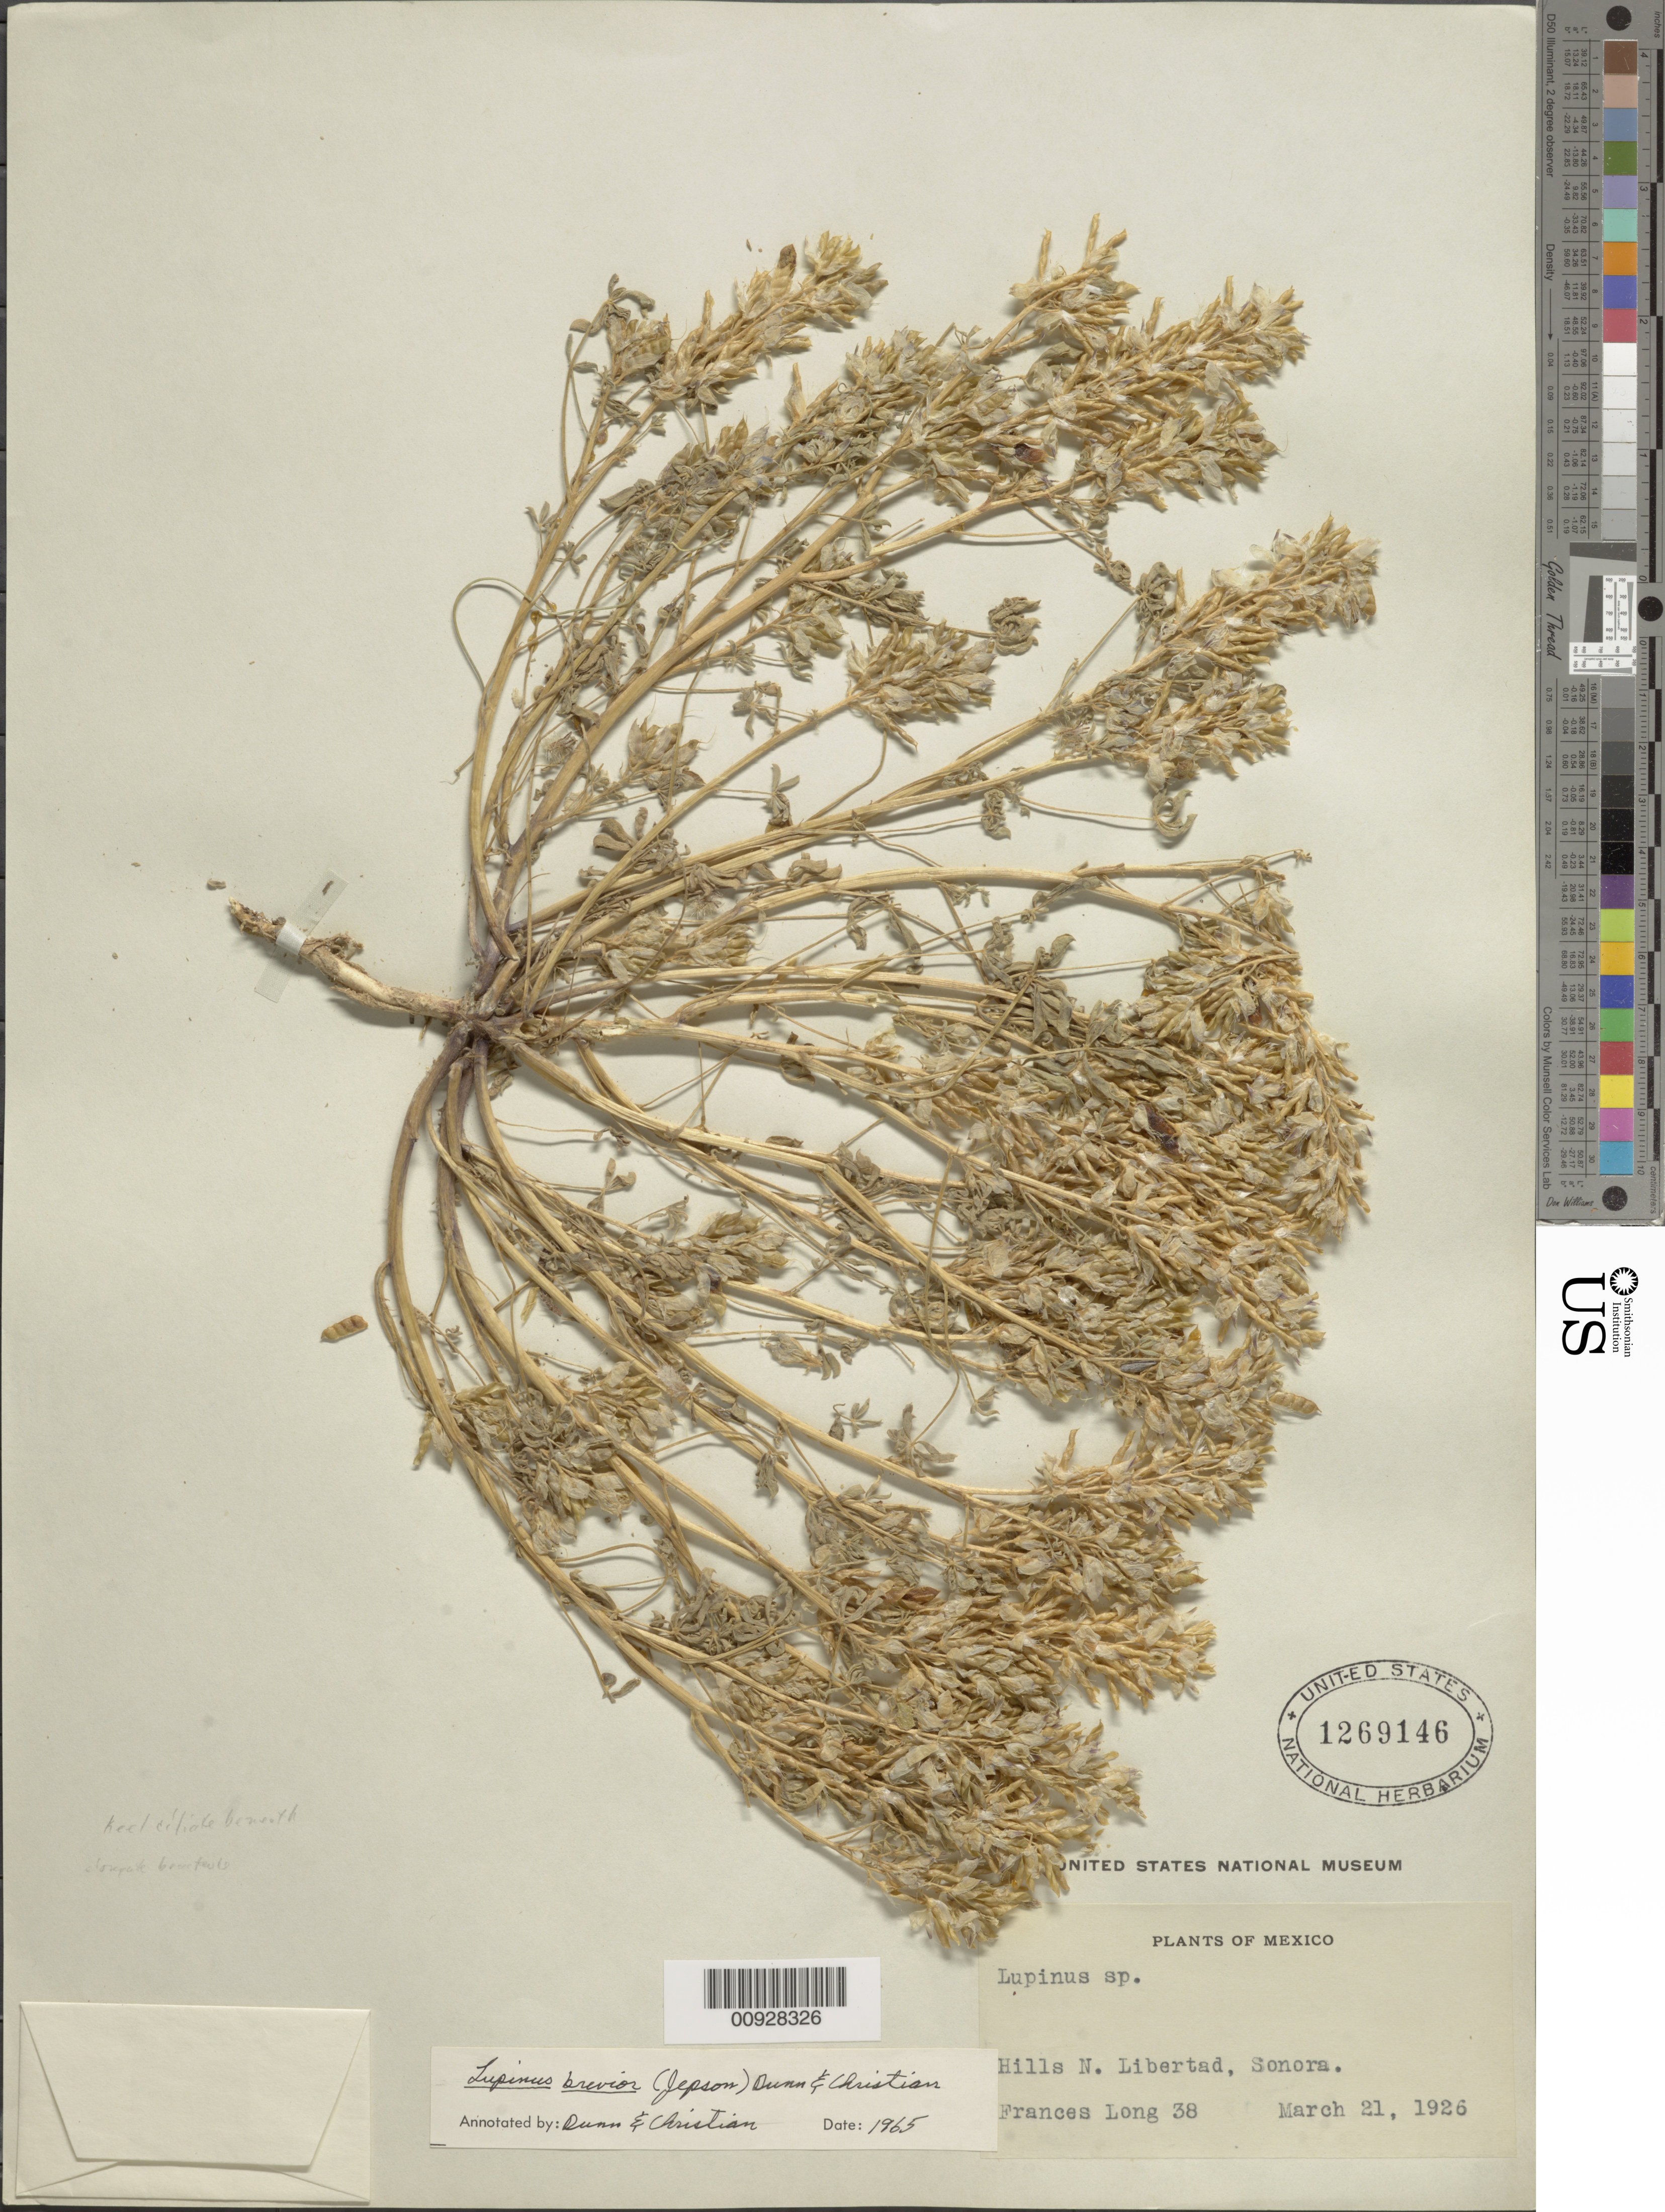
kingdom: Plantae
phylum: Tracheophyta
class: Magnoliopsida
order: Fabales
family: Fabaceae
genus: Lupinus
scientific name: Lupinus brevior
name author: (Jeps.) J.A. Christian & D.B. Dunn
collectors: F. Long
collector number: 38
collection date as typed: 21 Mar 1926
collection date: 1926-03-21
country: Mexico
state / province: Sonora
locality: N Libertad, Sonora.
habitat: Hills.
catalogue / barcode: US 1269146